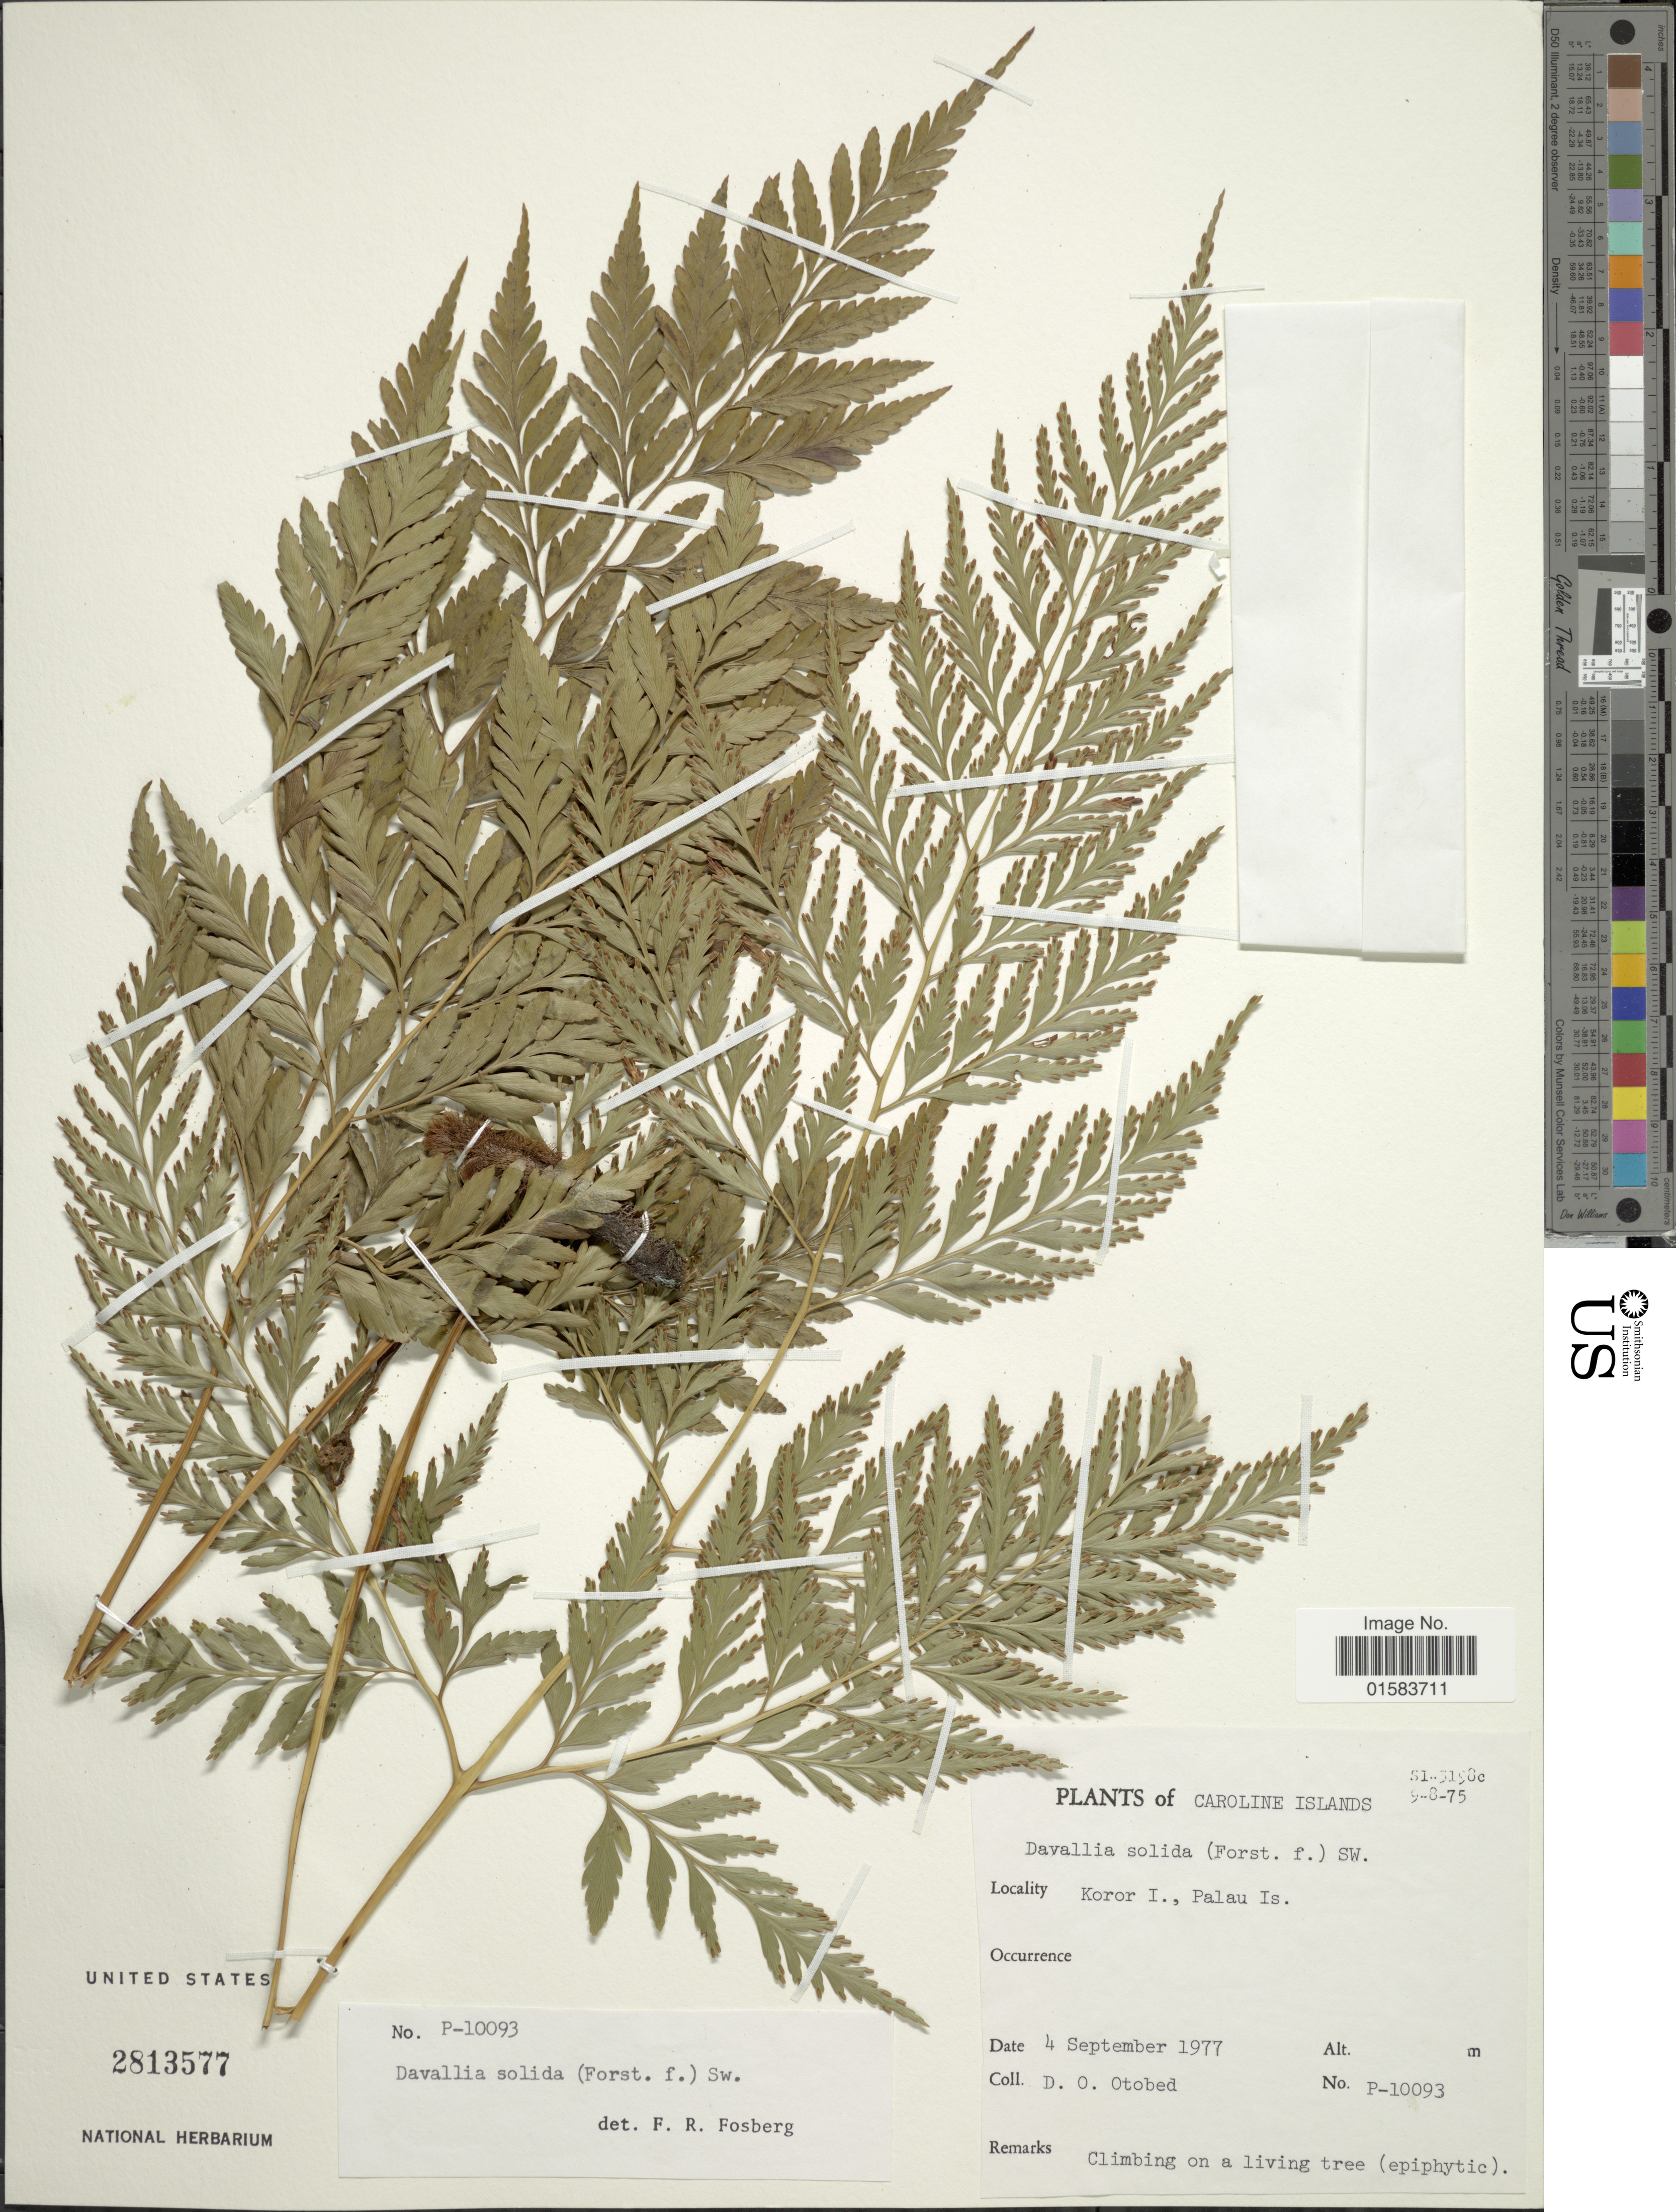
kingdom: Plantae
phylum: Tracheophyta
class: Polypodiopsida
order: Polypodiales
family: Davalliaceae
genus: Davallia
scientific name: Davallia solida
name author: (G. Forst.) Sw.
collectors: D. O. Otobed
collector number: P-10093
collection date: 1977-09-04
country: Palau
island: Oreor [Koror]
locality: Koror Id., Palau Is., Caroline Islands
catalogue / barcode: US 2813577